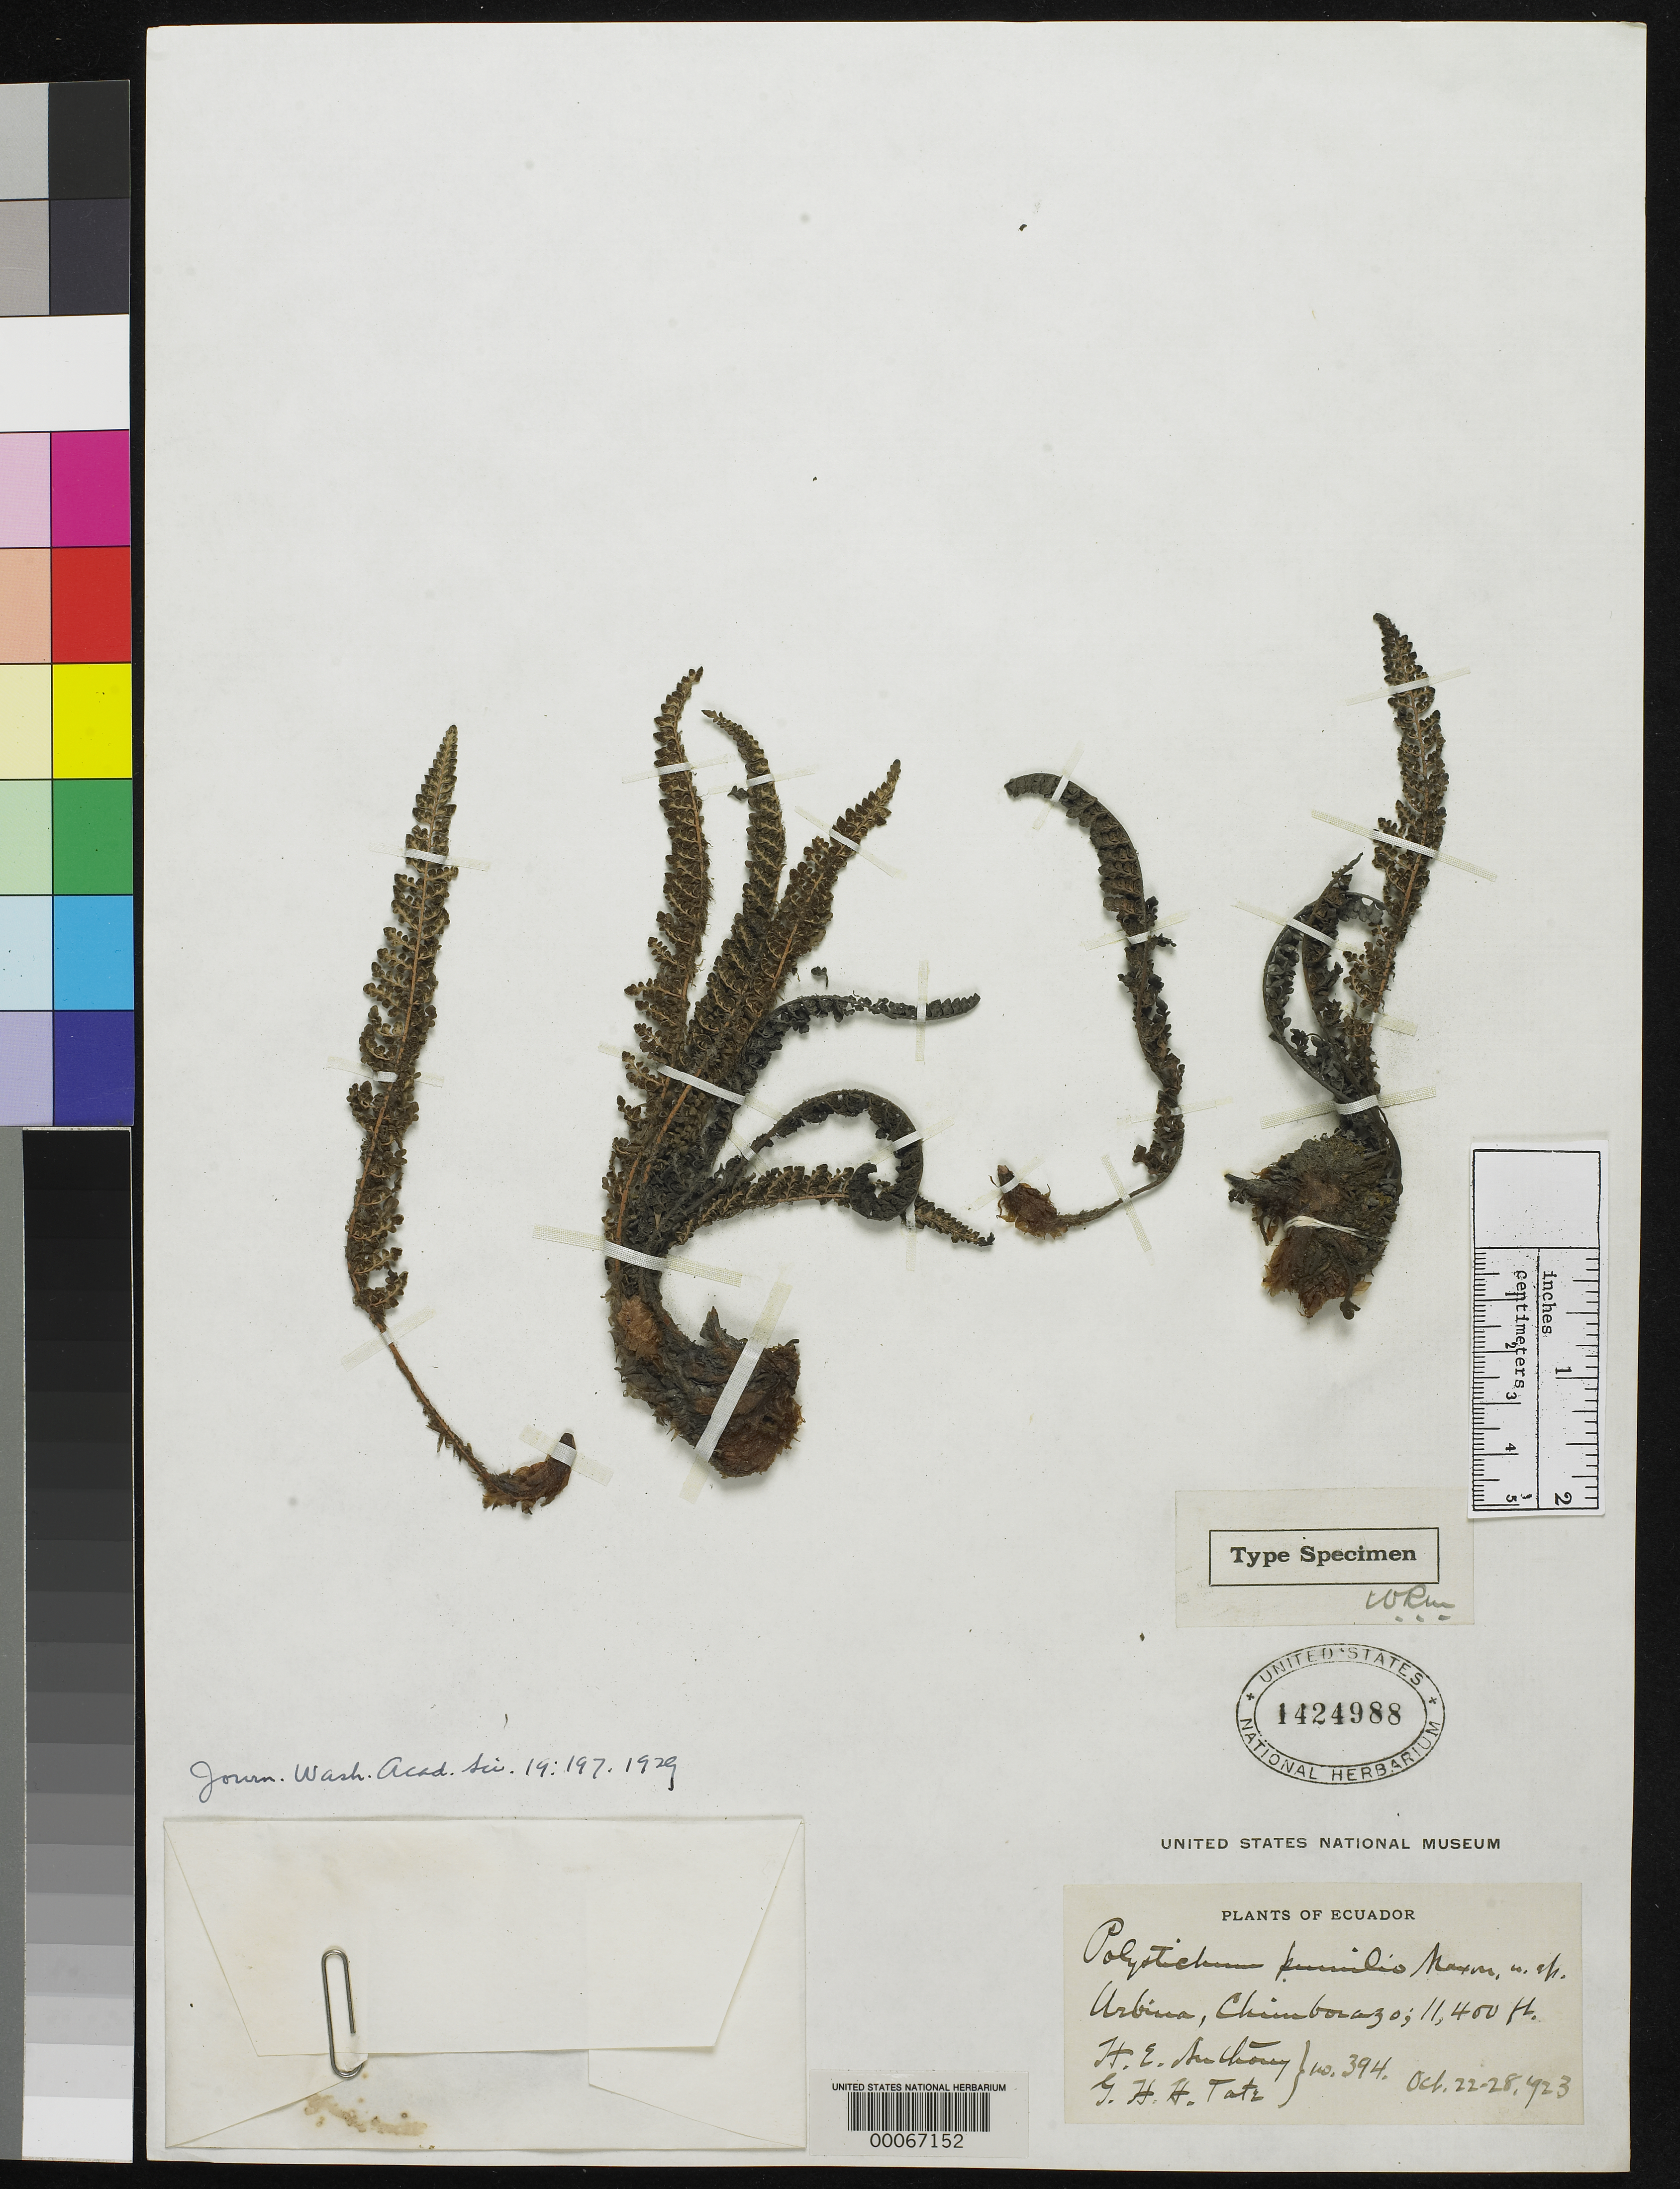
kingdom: Plantae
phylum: Tracheophyta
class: Polypodiopsida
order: Polypodiales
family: Dryopteridaceae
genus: Polystichum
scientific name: Polystichum pumilis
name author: Maxon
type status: Holotype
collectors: H. E. Anthony & G. H. H.Tate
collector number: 394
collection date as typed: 22 Oct 1923 to 28 Oct 1923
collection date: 1923-10-22/1923-10-28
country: Ecuador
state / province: Chimborazo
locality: Urbino.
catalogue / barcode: US 1424988